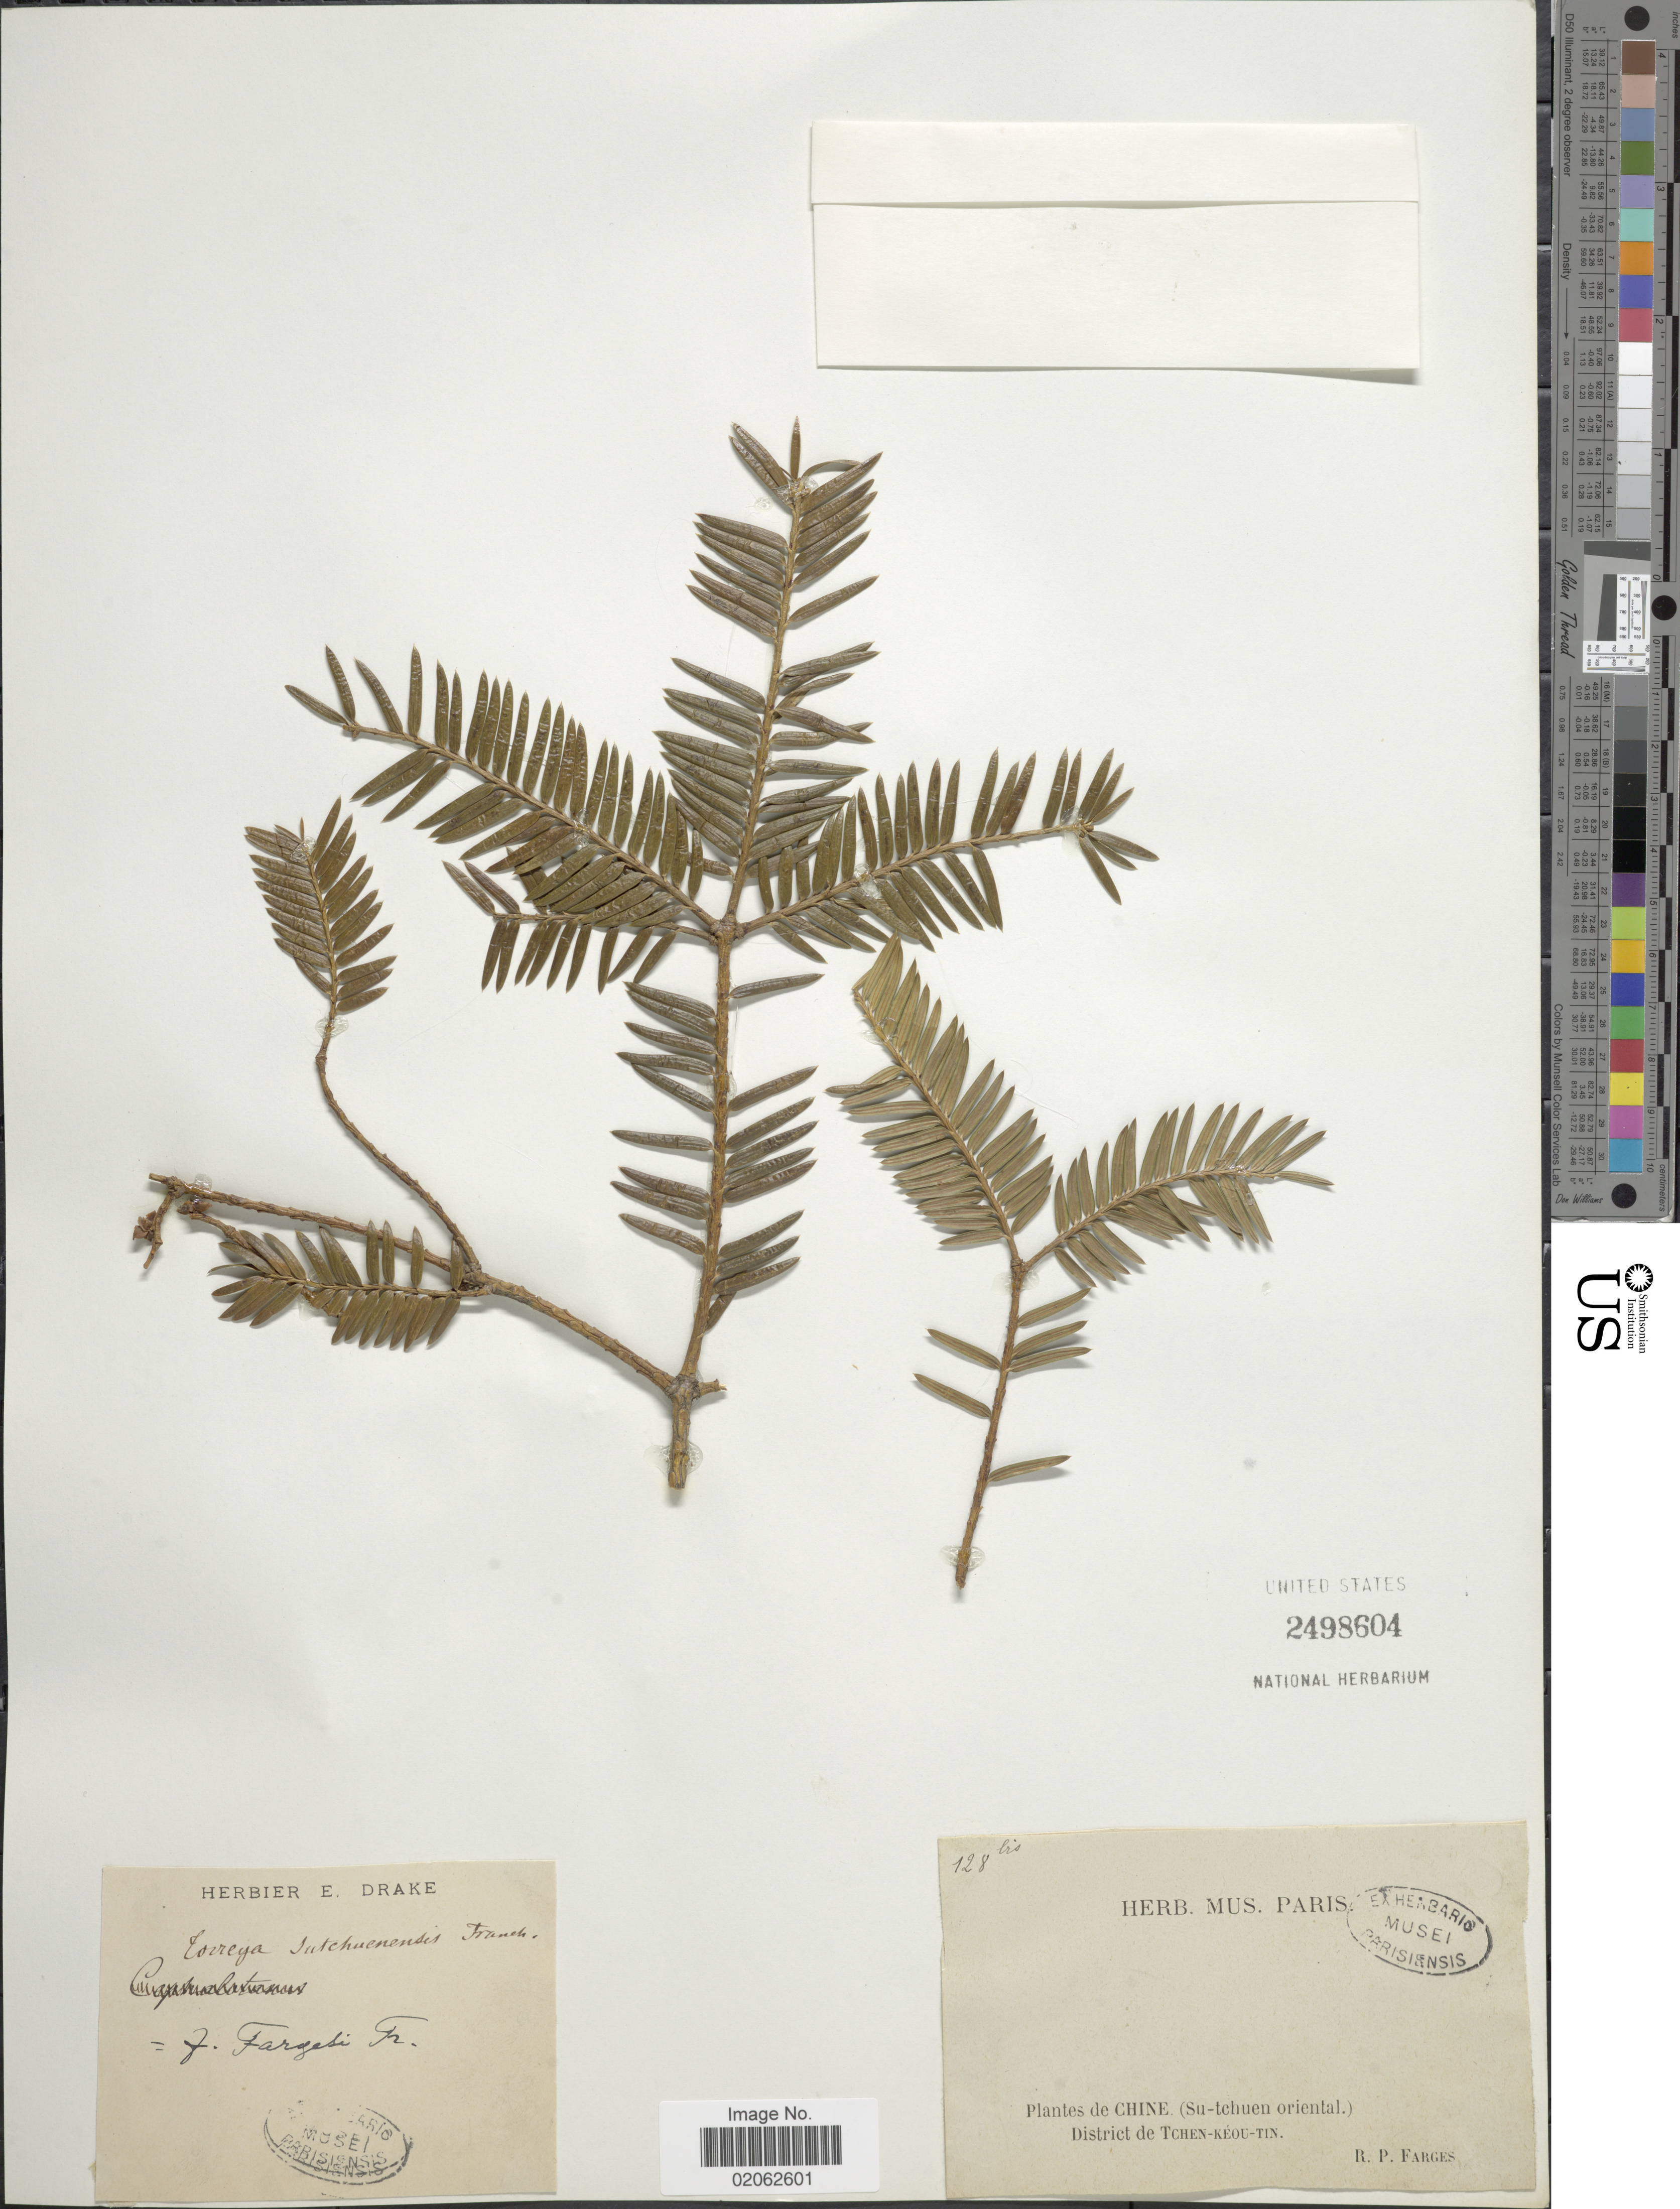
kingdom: Plantae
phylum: Tracheophyta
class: Pinopsida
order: Pinales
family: Taxaceae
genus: Torreya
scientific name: Torreya fargesii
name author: Franch.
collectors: R. Farges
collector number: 128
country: China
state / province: Sichuan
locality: Chine. (Su-tchuen oriental). District de Tchen-Keou-Tin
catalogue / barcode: US 2498604